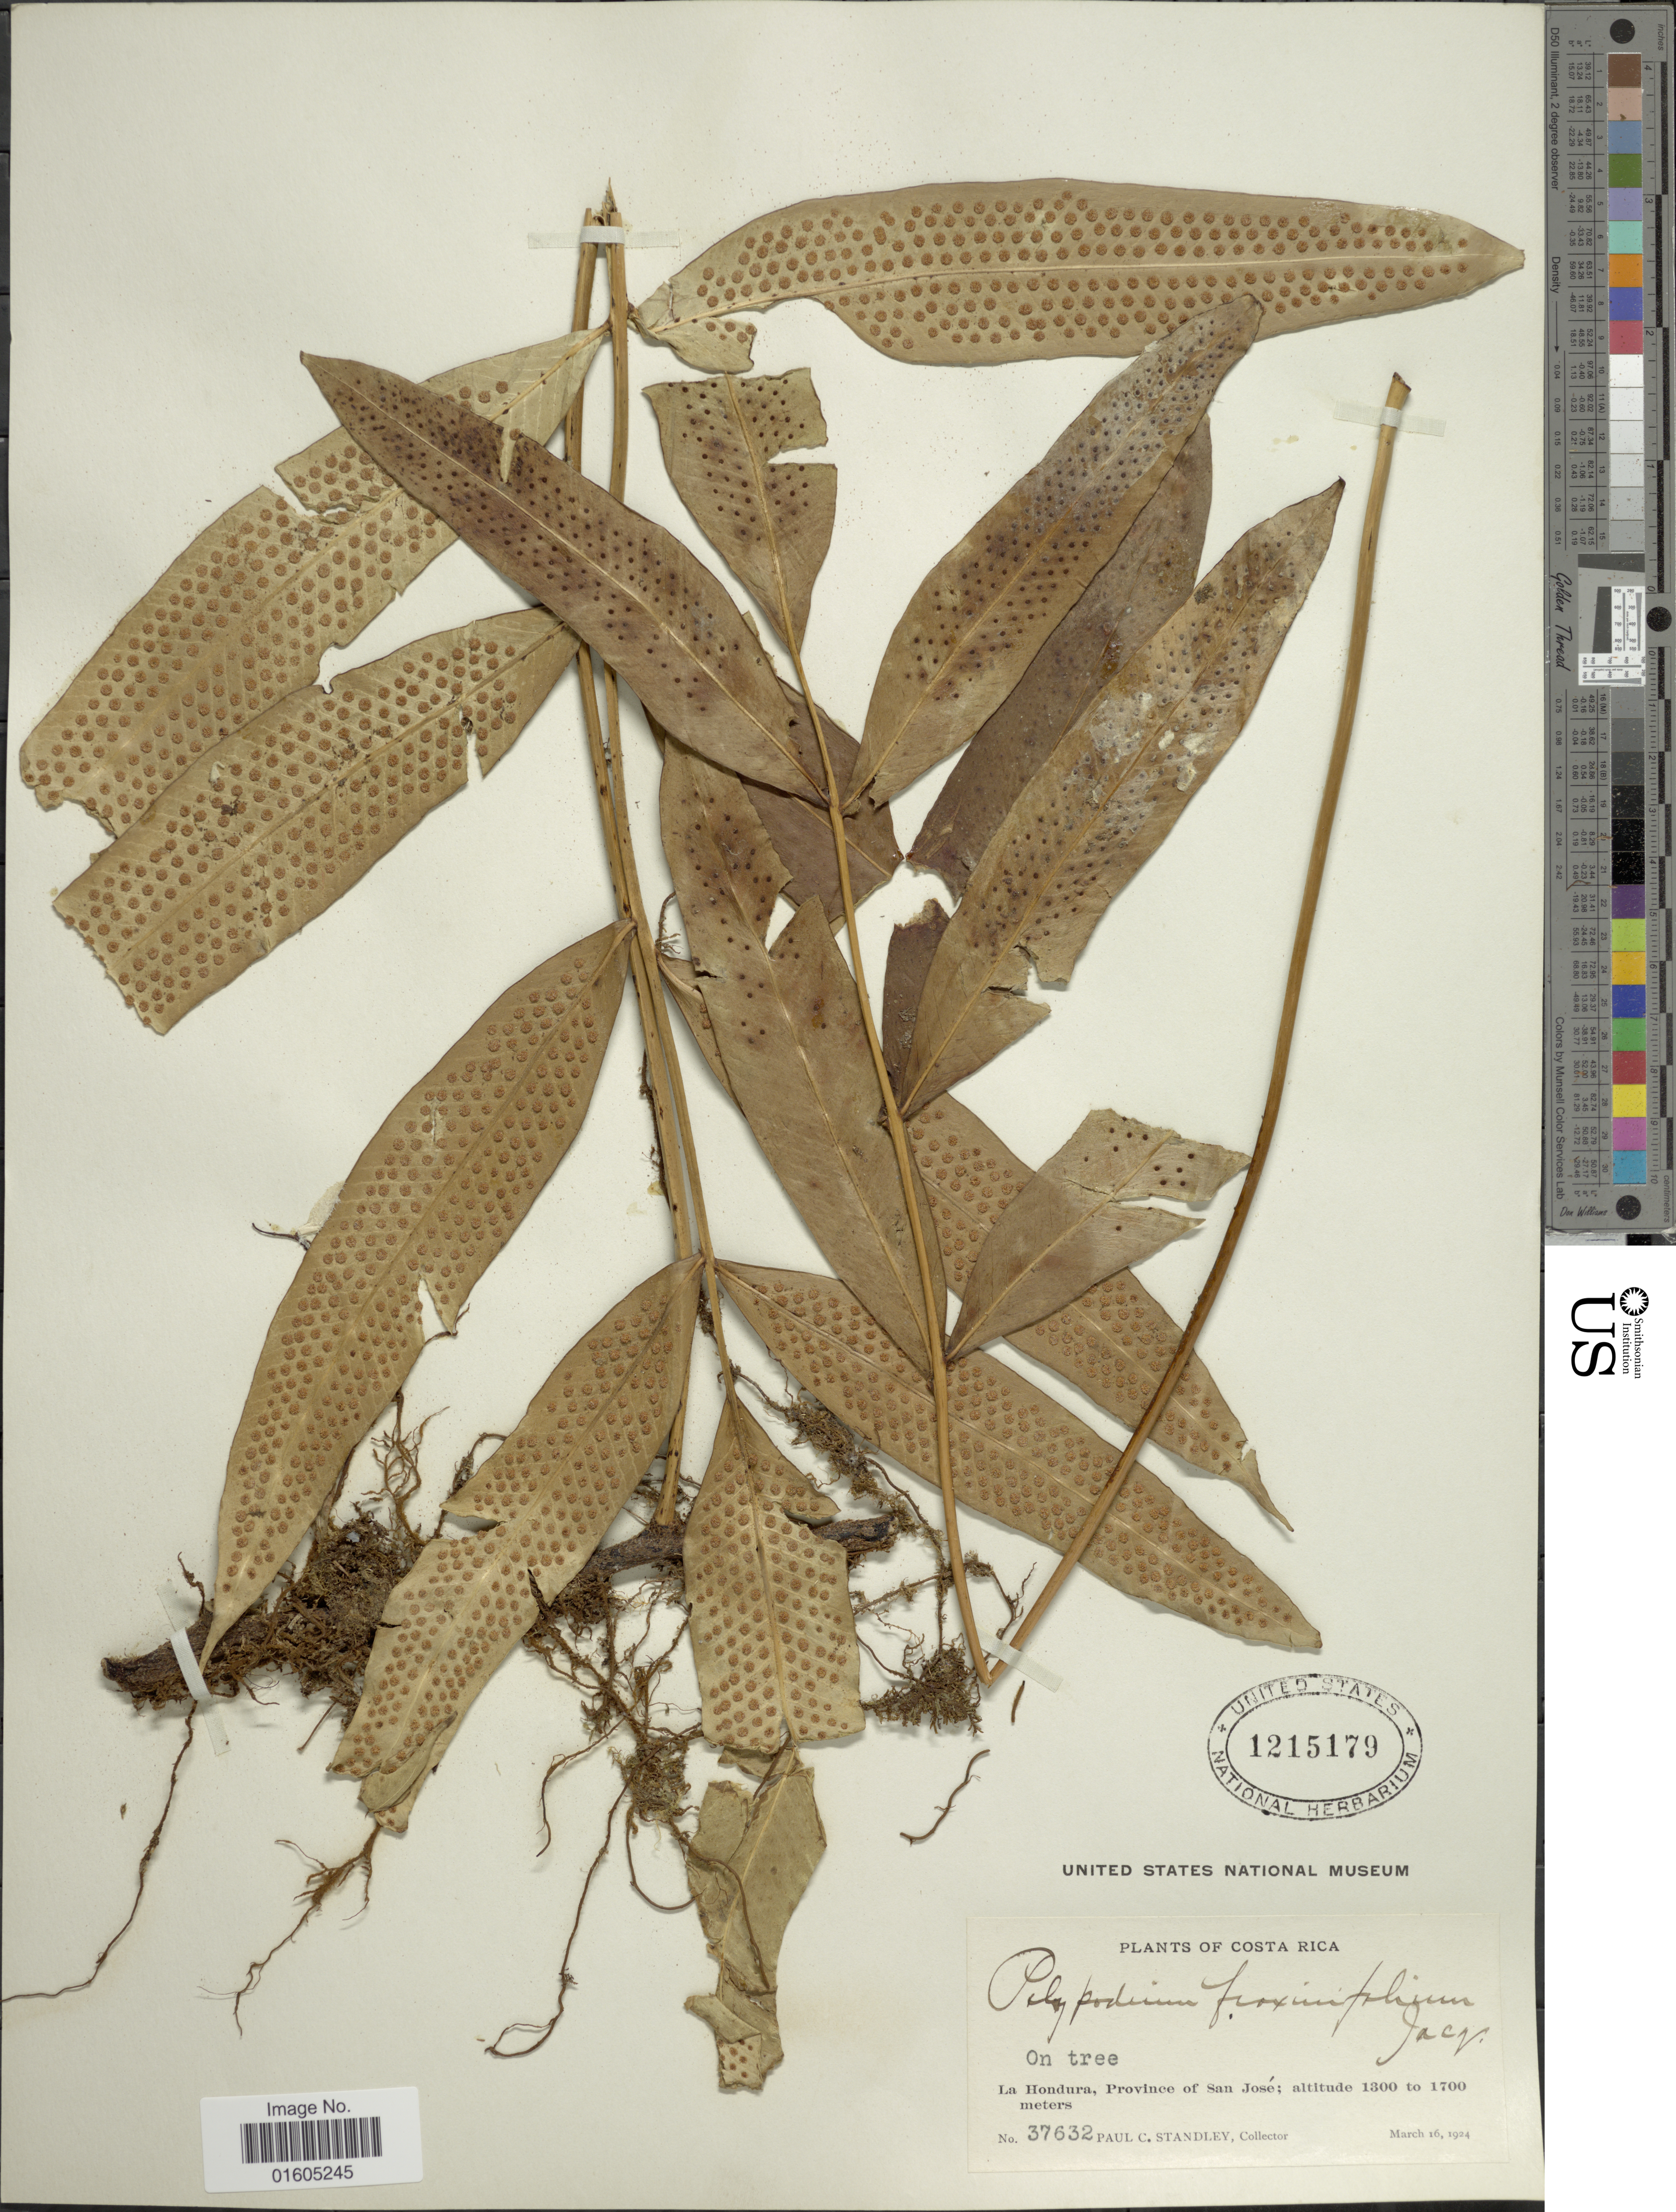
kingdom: Plantae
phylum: Tracheophyta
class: Polypodiopsida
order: Polypodiales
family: Polypodiaceae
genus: Serpocaulon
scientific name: Serpocaulon fraxinifolium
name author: (Jacq.) A.R. Sm.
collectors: P. C. Standley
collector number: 37632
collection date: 1924-03-16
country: Costa Rica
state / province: San José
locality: Costa Rica. La Hondura, Province of San Jose.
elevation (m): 1300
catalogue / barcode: US 1215179